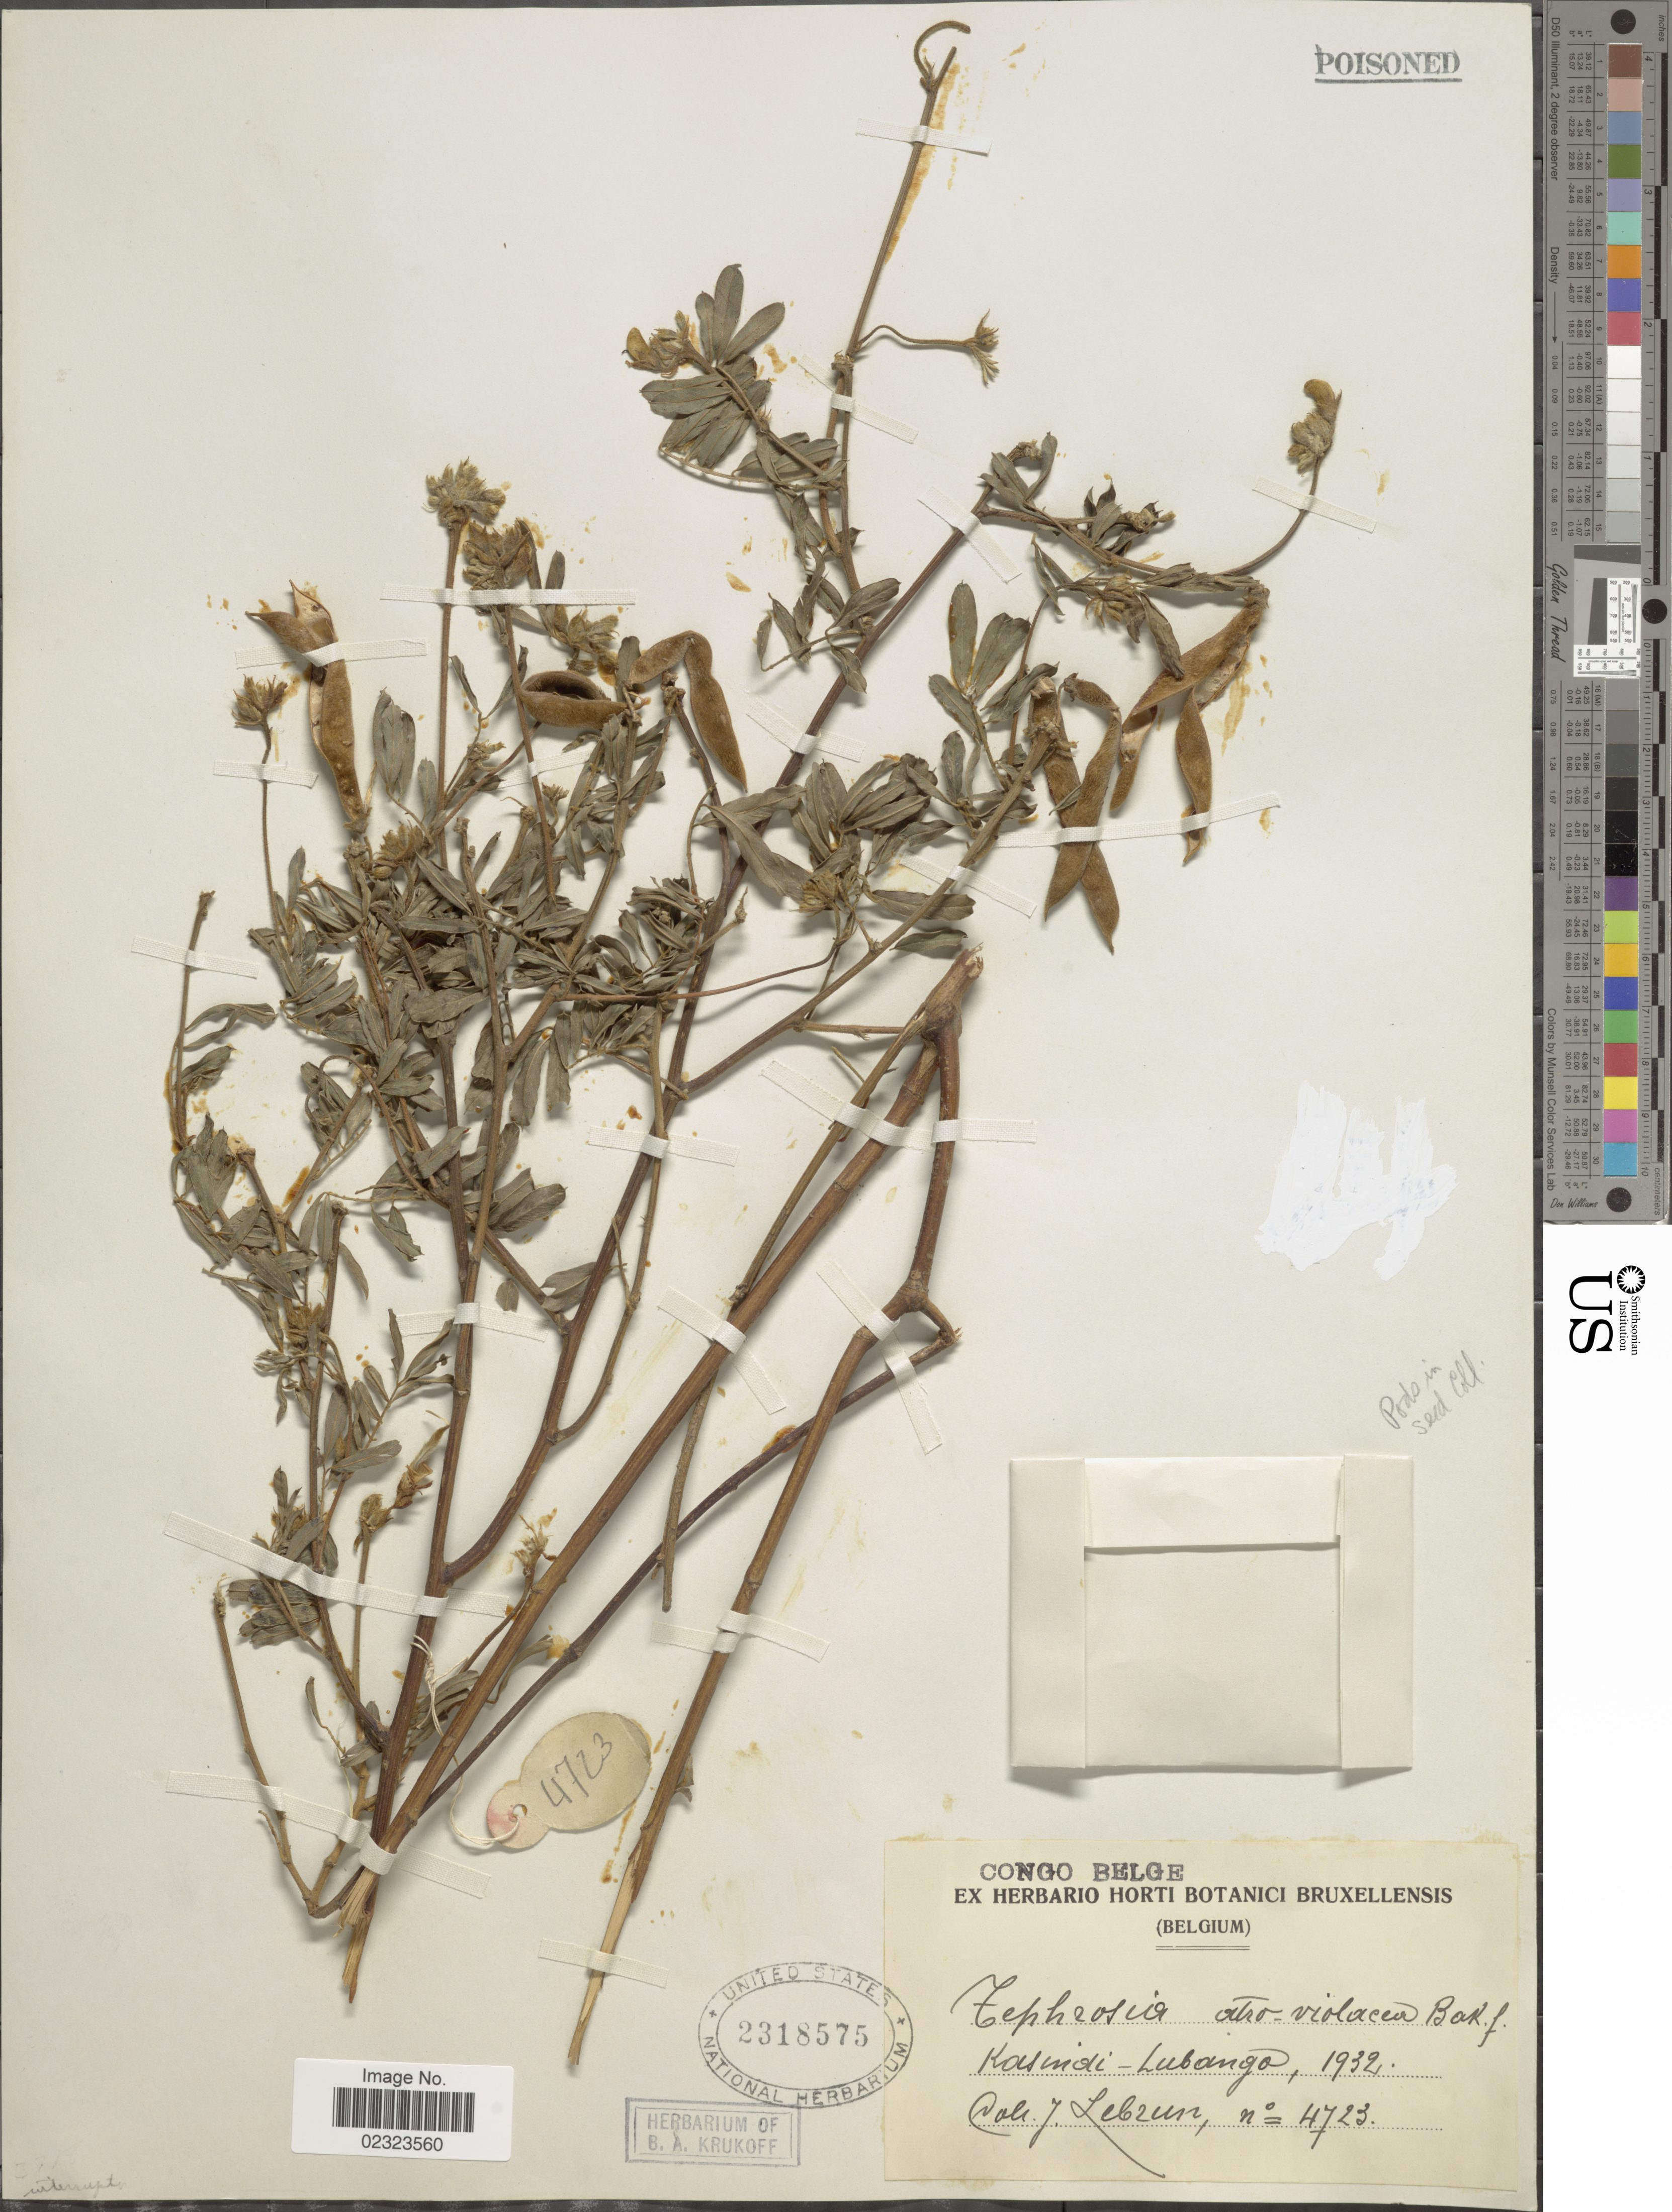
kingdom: Plantae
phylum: Tracheophyta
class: Magnoliopsida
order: Fabales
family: Fabaceae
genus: Tephrosia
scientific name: Tephrosia interrupta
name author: Hochst. & Steud. ex Engl.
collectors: J. A. Lebrun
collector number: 4723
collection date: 1923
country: Congo, Democratic Republic of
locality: Congo Belge, Kasindi-Lubango.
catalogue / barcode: US 2318575